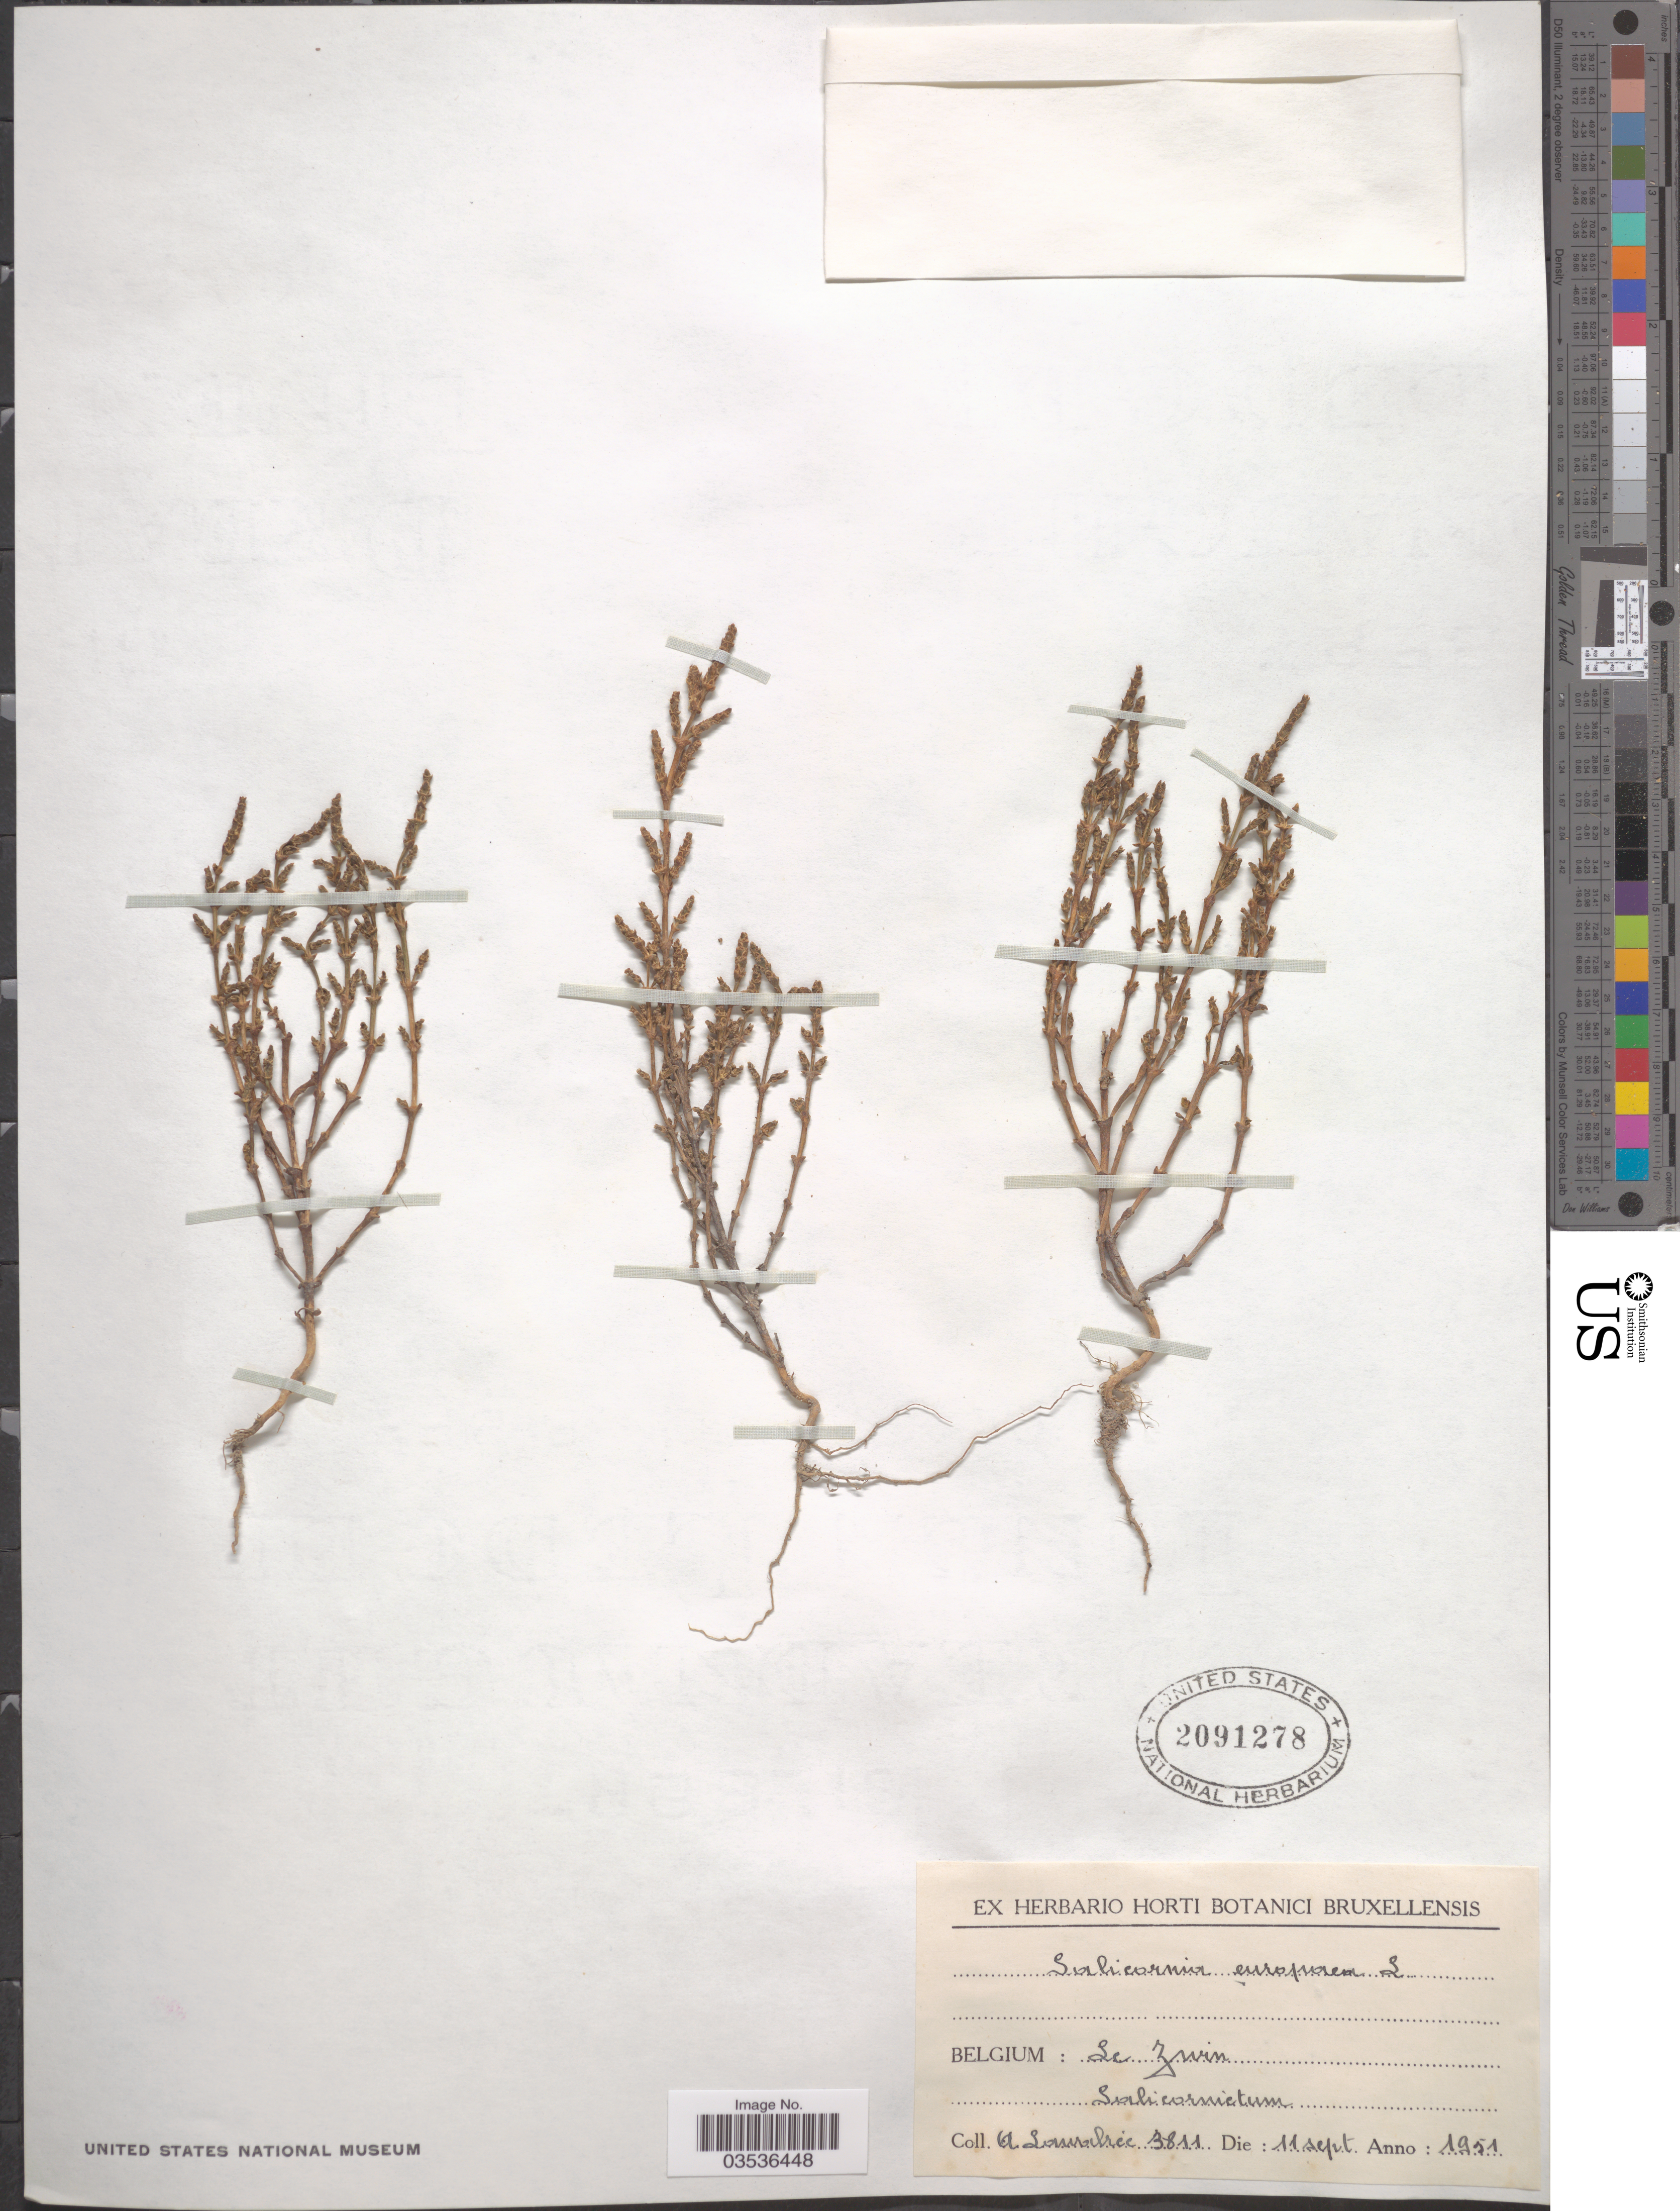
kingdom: Plantae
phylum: Tracheophyta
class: Magnoliopsida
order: Caryophyllales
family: Amaranthaceae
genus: Salicornia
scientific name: Salicornia europaea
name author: L.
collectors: A. Lawalrée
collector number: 3811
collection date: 1951-09-11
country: Belgium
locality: Le Zwin.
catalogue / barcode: US 2091278